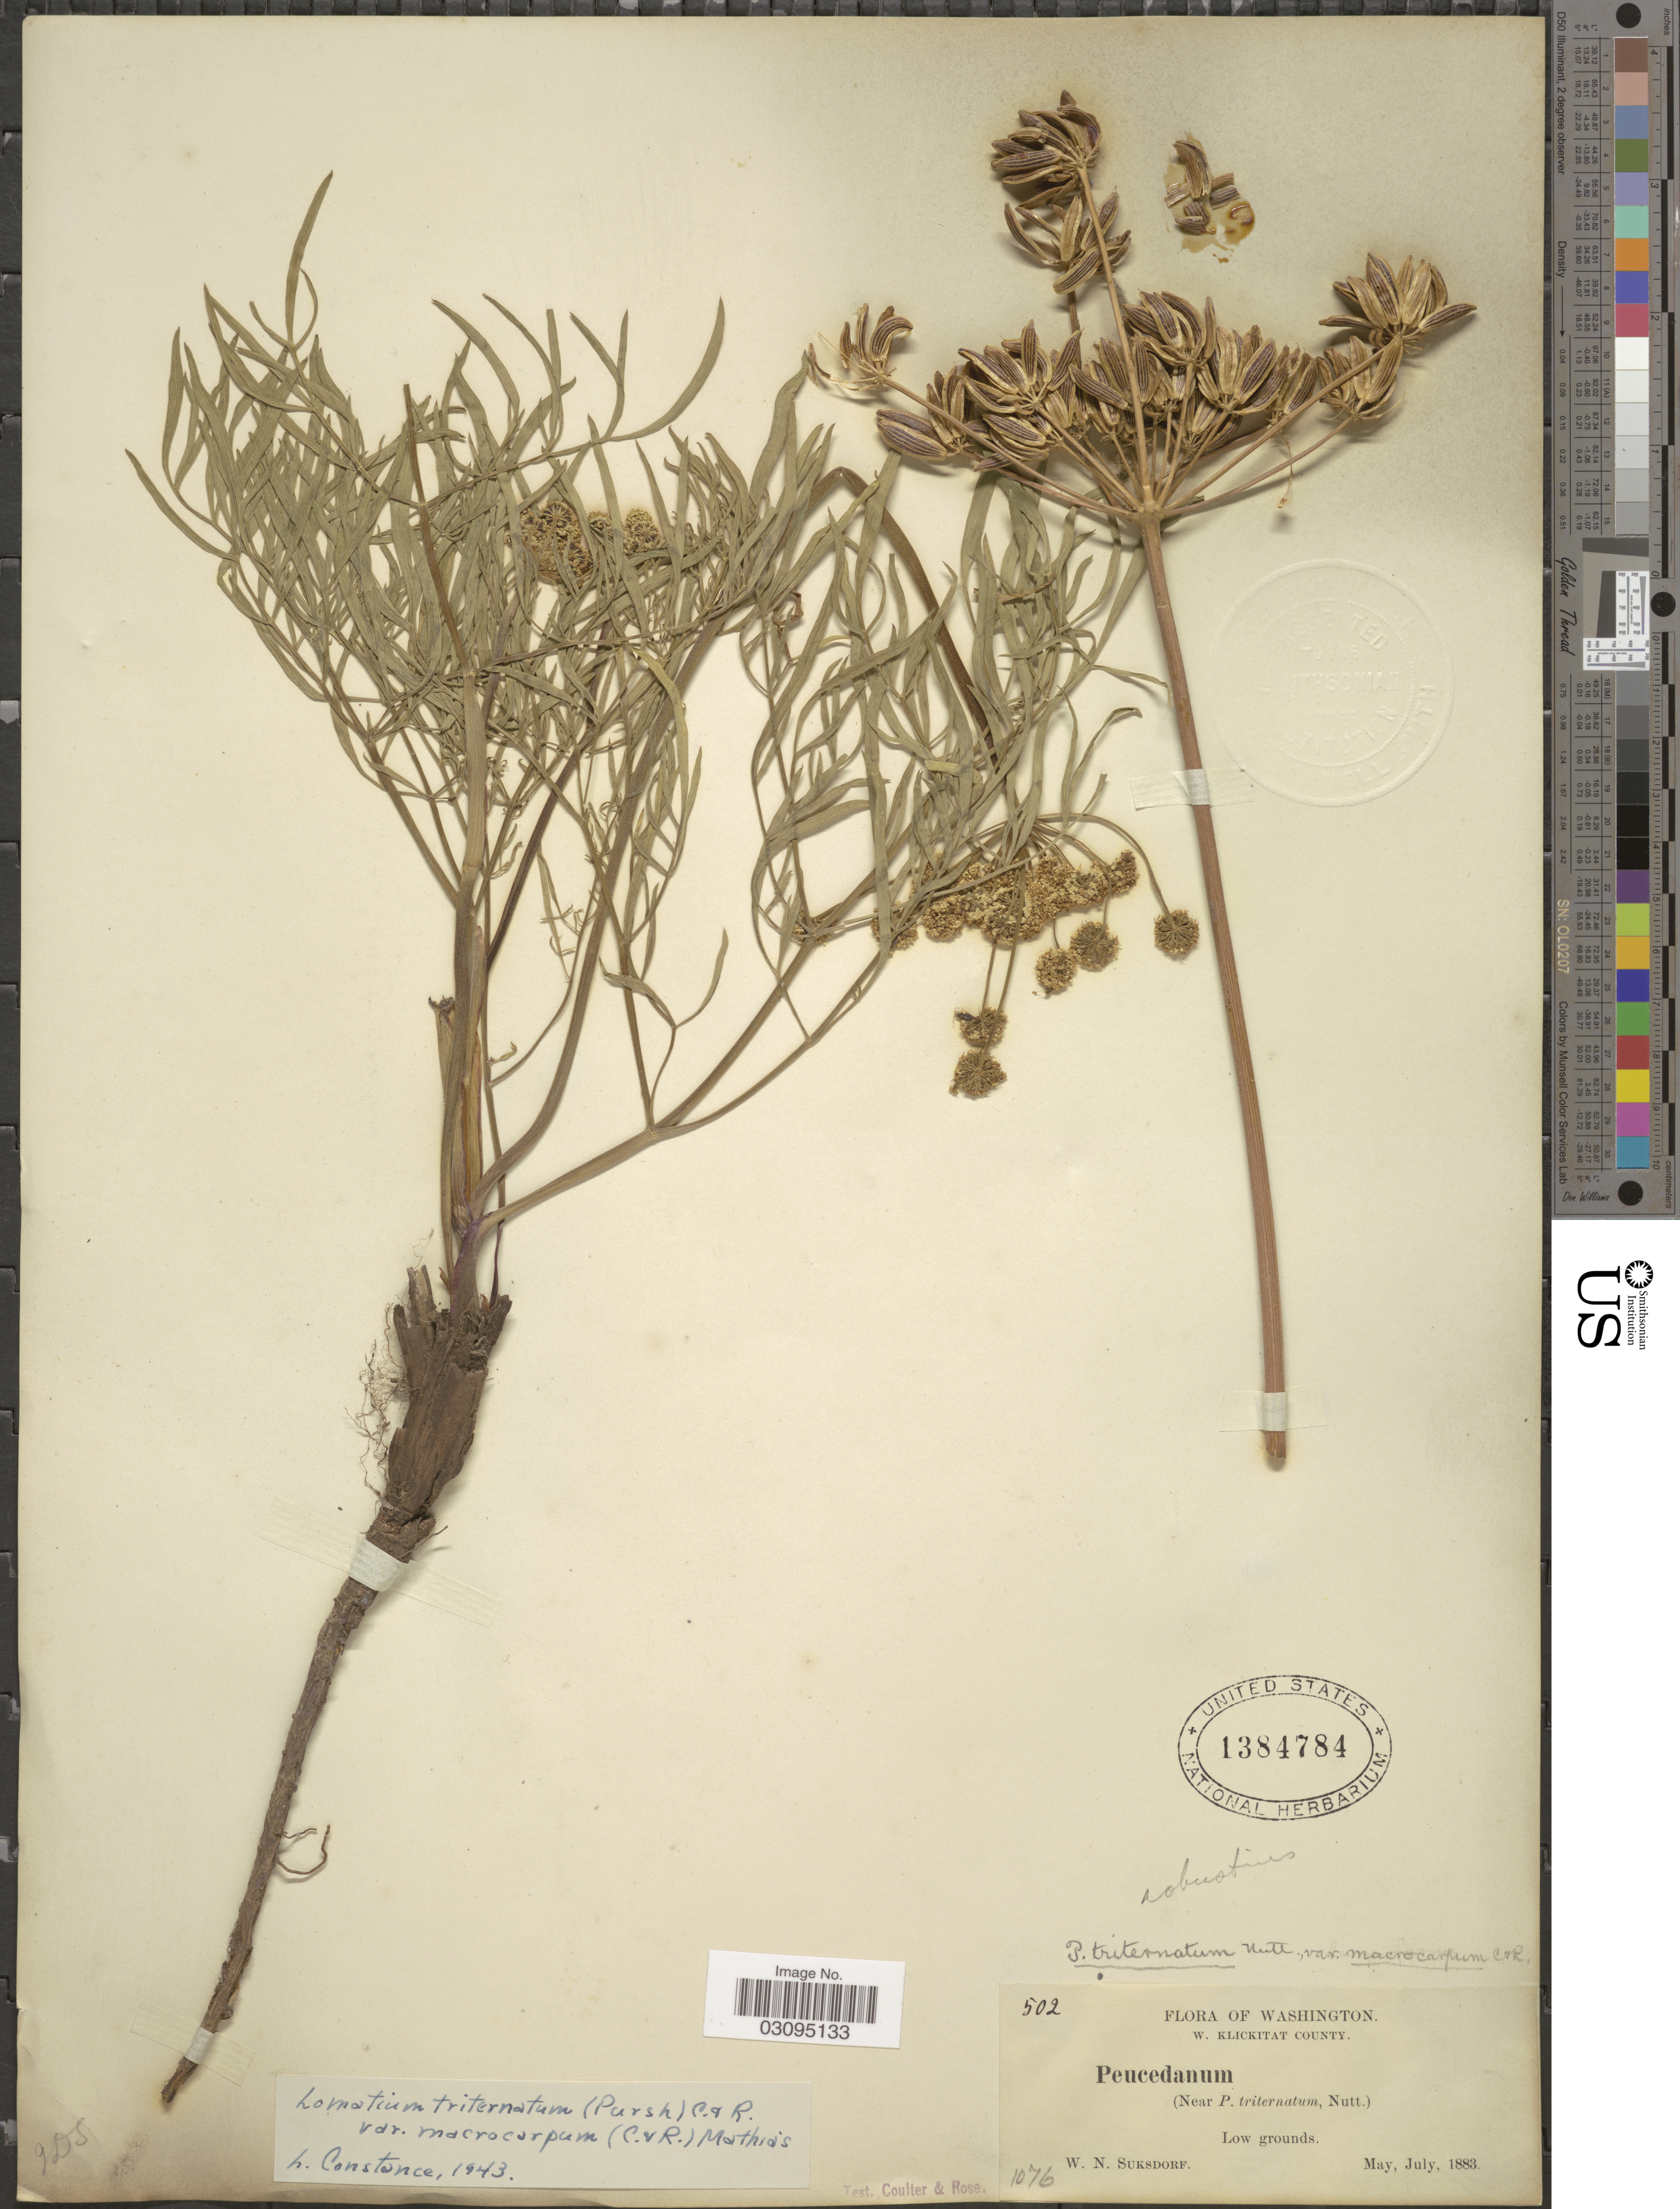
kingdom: Plantae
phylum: Tracheophyta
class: Magnoliopsida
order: Apiales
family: Apiaceae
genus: Lomatium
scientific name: Lomatium triternatum var. macrocarpum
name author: (J.M. Coult. & Rose) Mathias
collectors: W. N. Suksdorf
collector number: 502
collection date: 1883-05/1883-07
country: United States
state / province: Washington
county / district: Klickitat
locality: W. Klickitat County.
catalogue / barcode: US 1384784